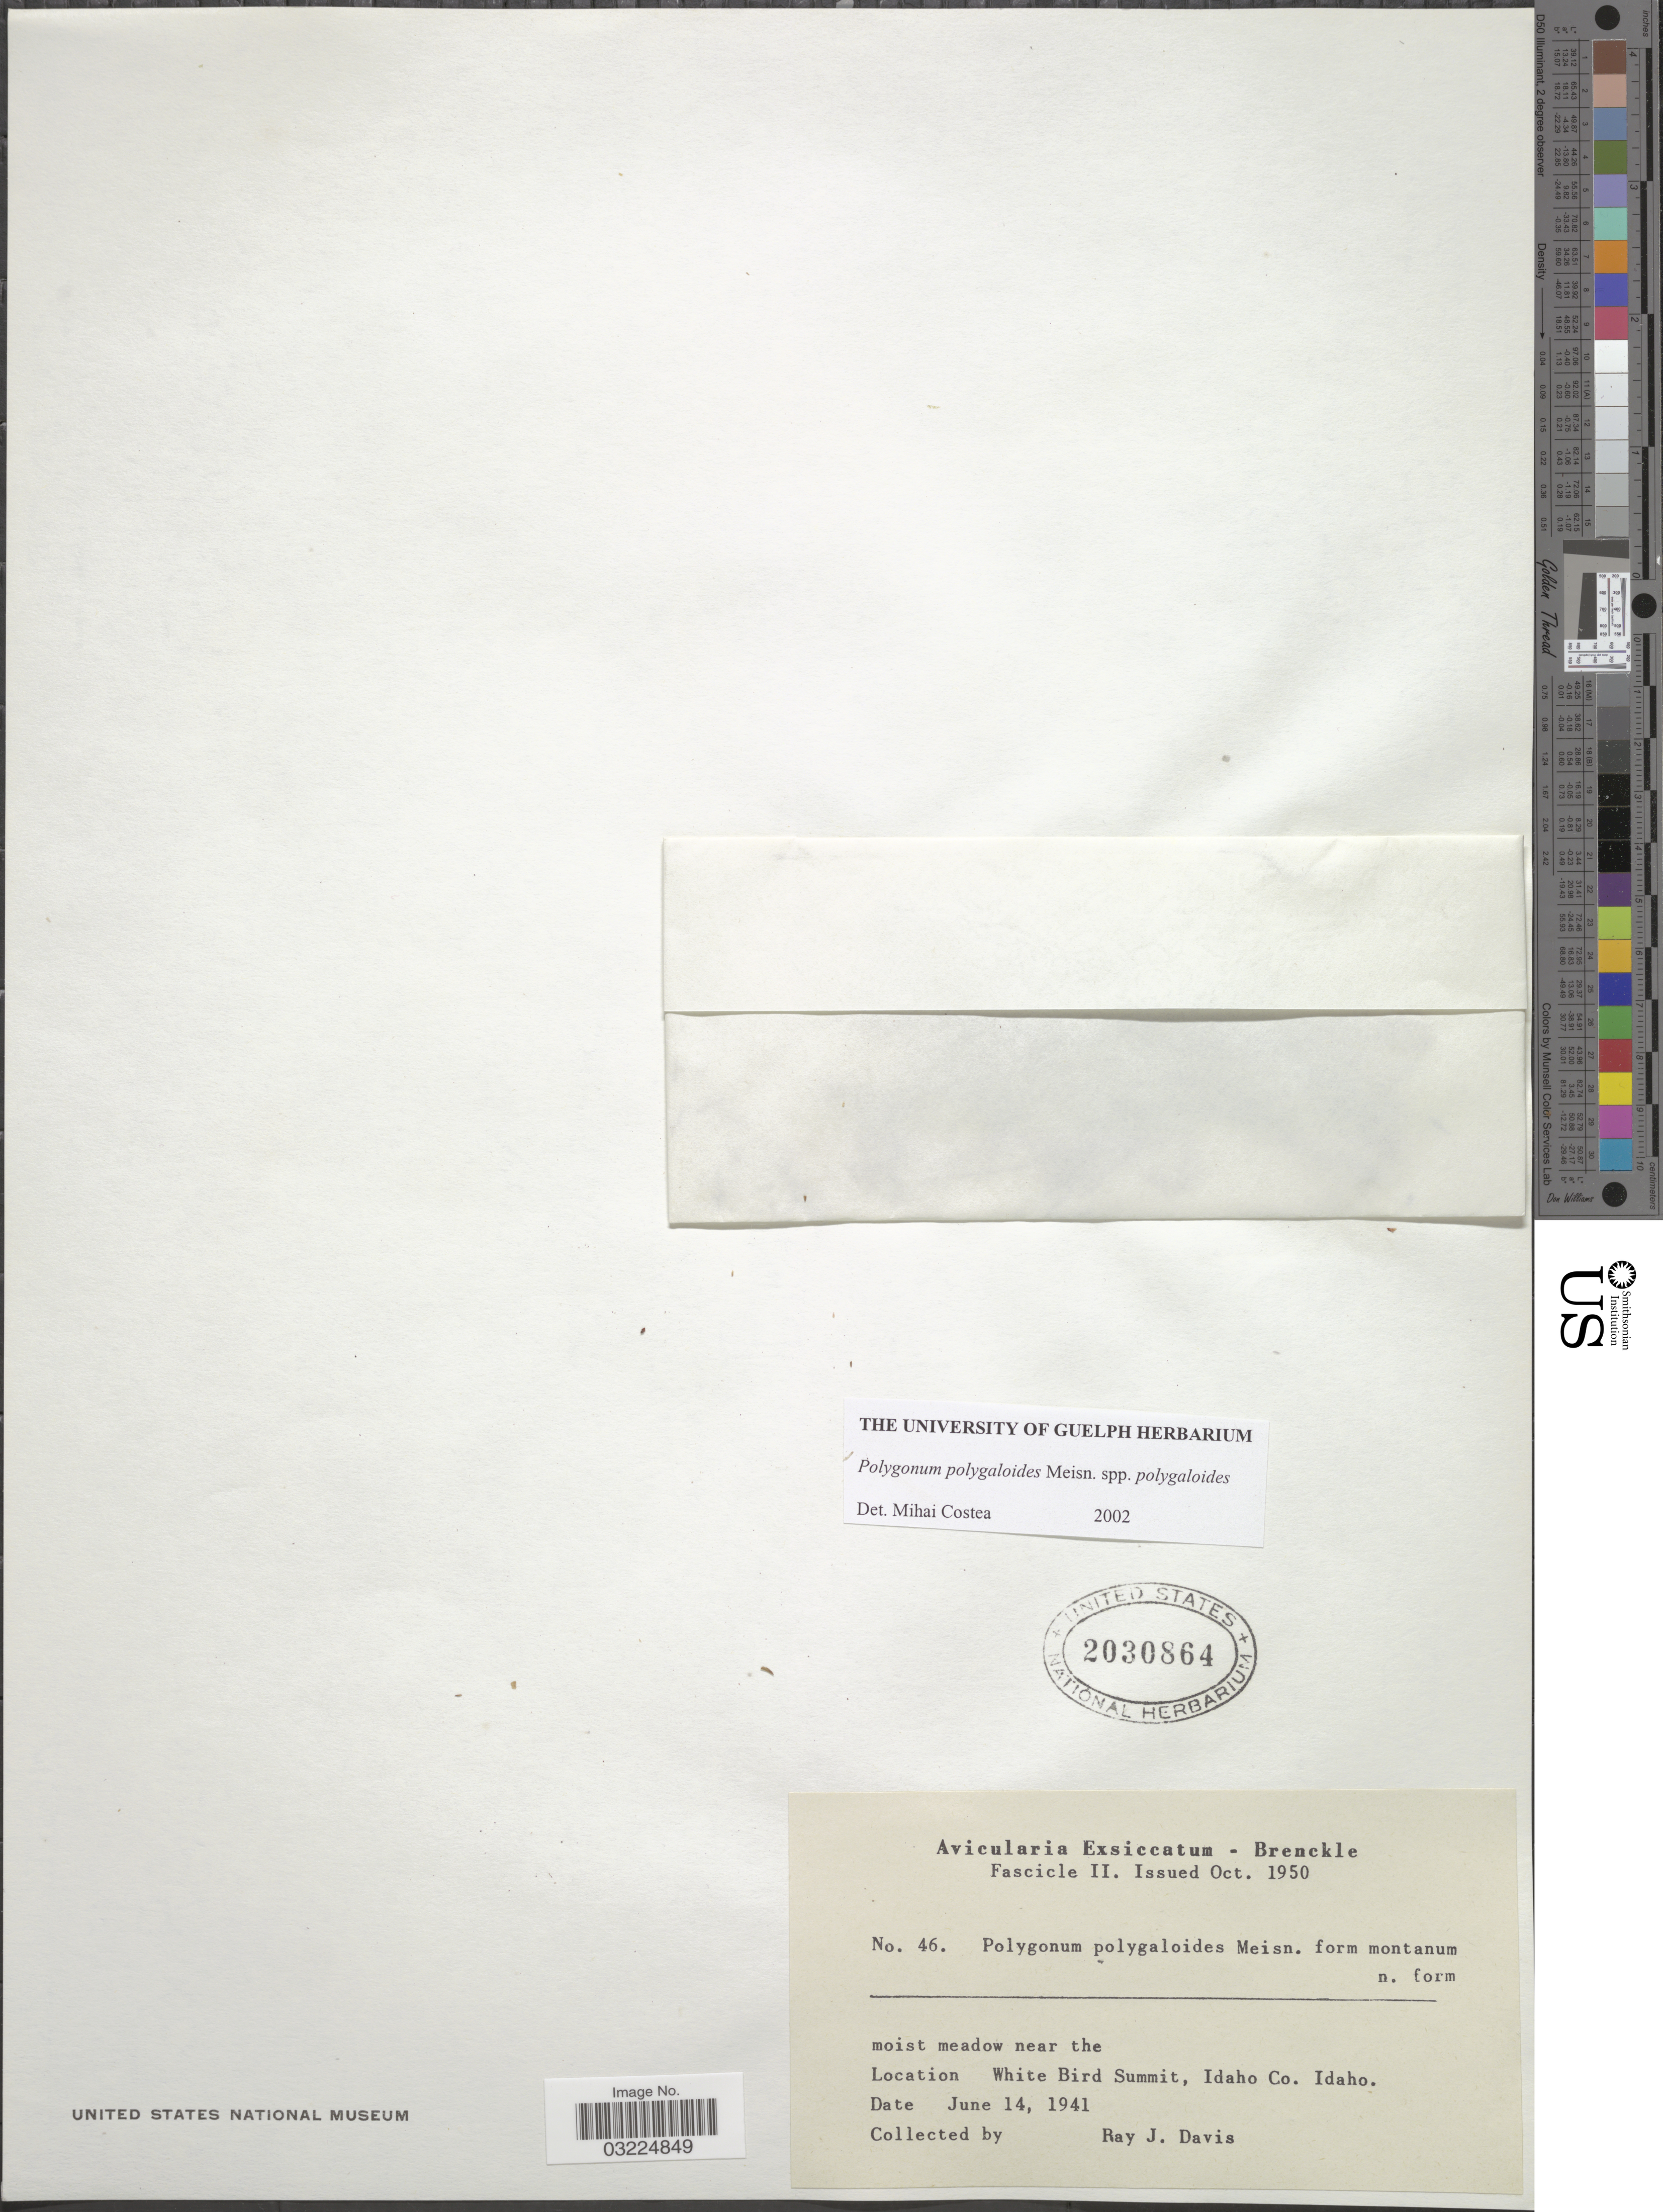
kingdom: Plantae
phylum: Tracheophyta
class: Magnoliopsida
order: Caryophyllales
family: Polygonaceae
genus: Polygonum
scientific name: Polygonum polygaloides subsp. polygaloides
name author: Meisn.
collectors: R. Davis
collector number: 46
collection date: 1941-06-14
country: United States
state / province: Idaho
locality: White Bird Summit, Idaho Co.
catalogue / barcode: US 2030864